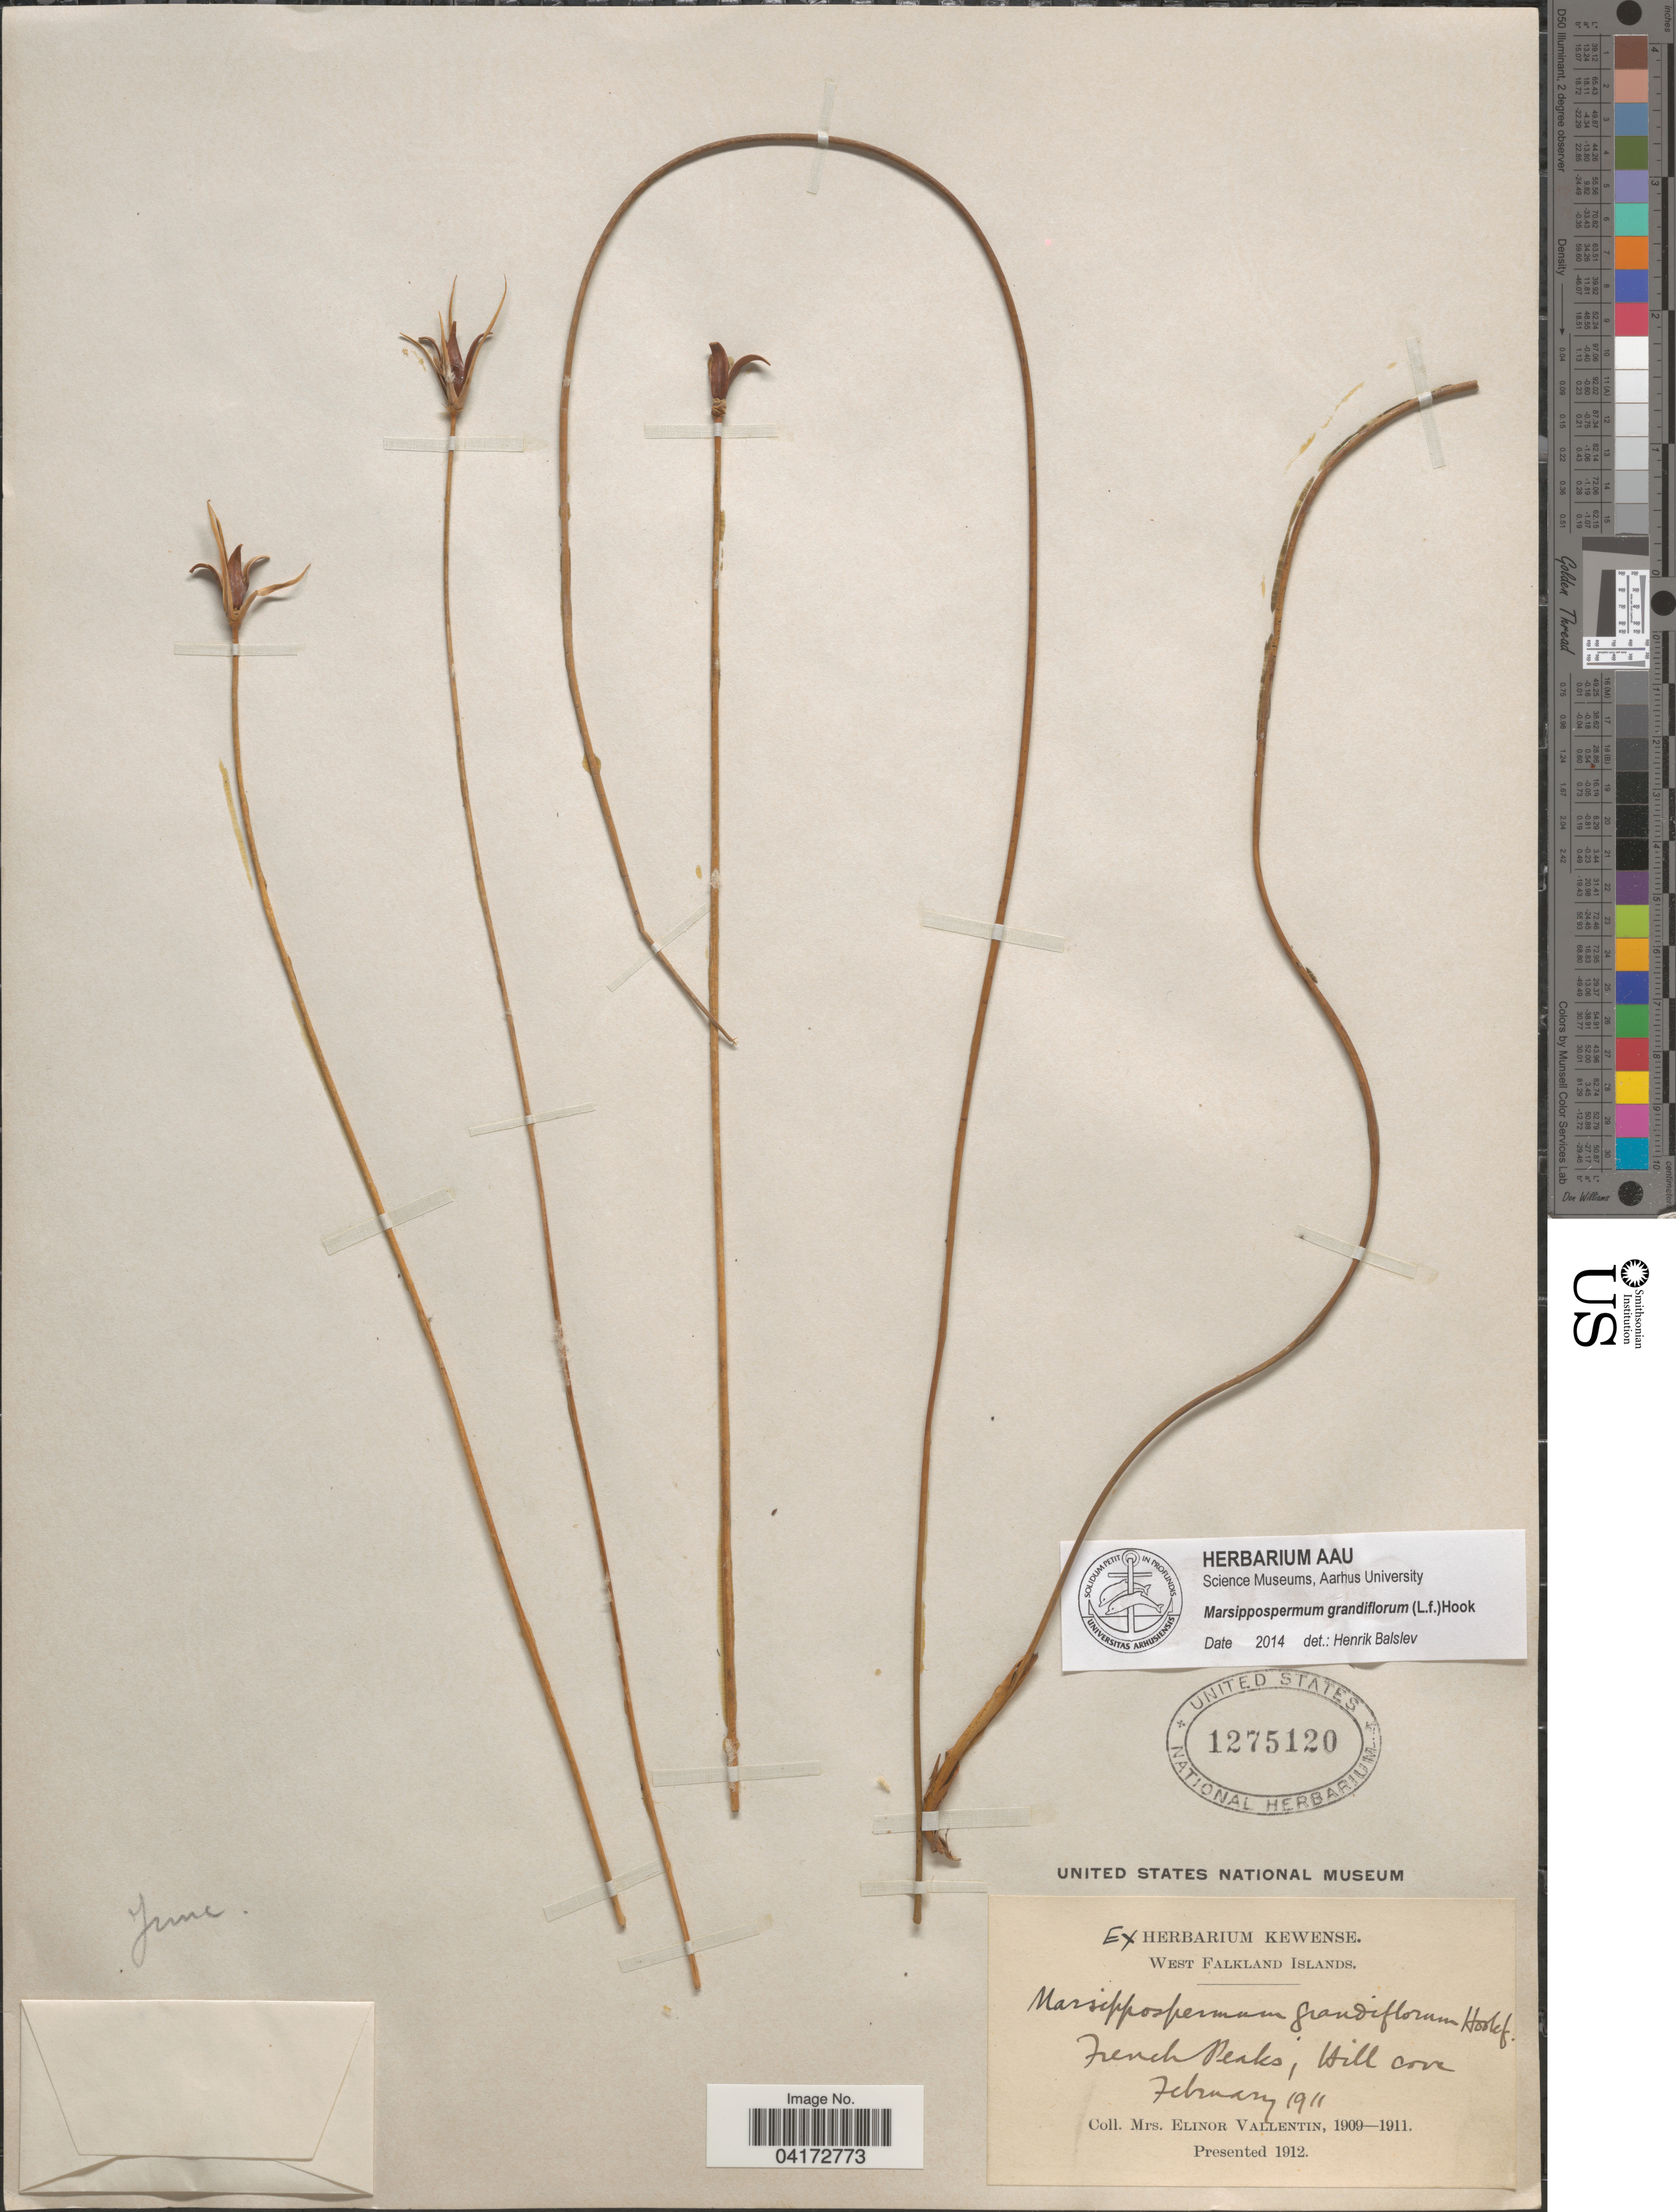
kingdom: Plantae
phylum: Tracheophyta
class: Liliopsida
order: Poales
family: Juncaceae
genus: Marsippospermum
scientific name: Marsippospermum grandiflorum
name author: (L. f.) Hook.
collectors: E. Vallentin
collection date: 1911-02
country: Falkland Islands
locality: West Falkland Islands. French Peaks, Hill cove.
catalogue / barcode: US 1275120